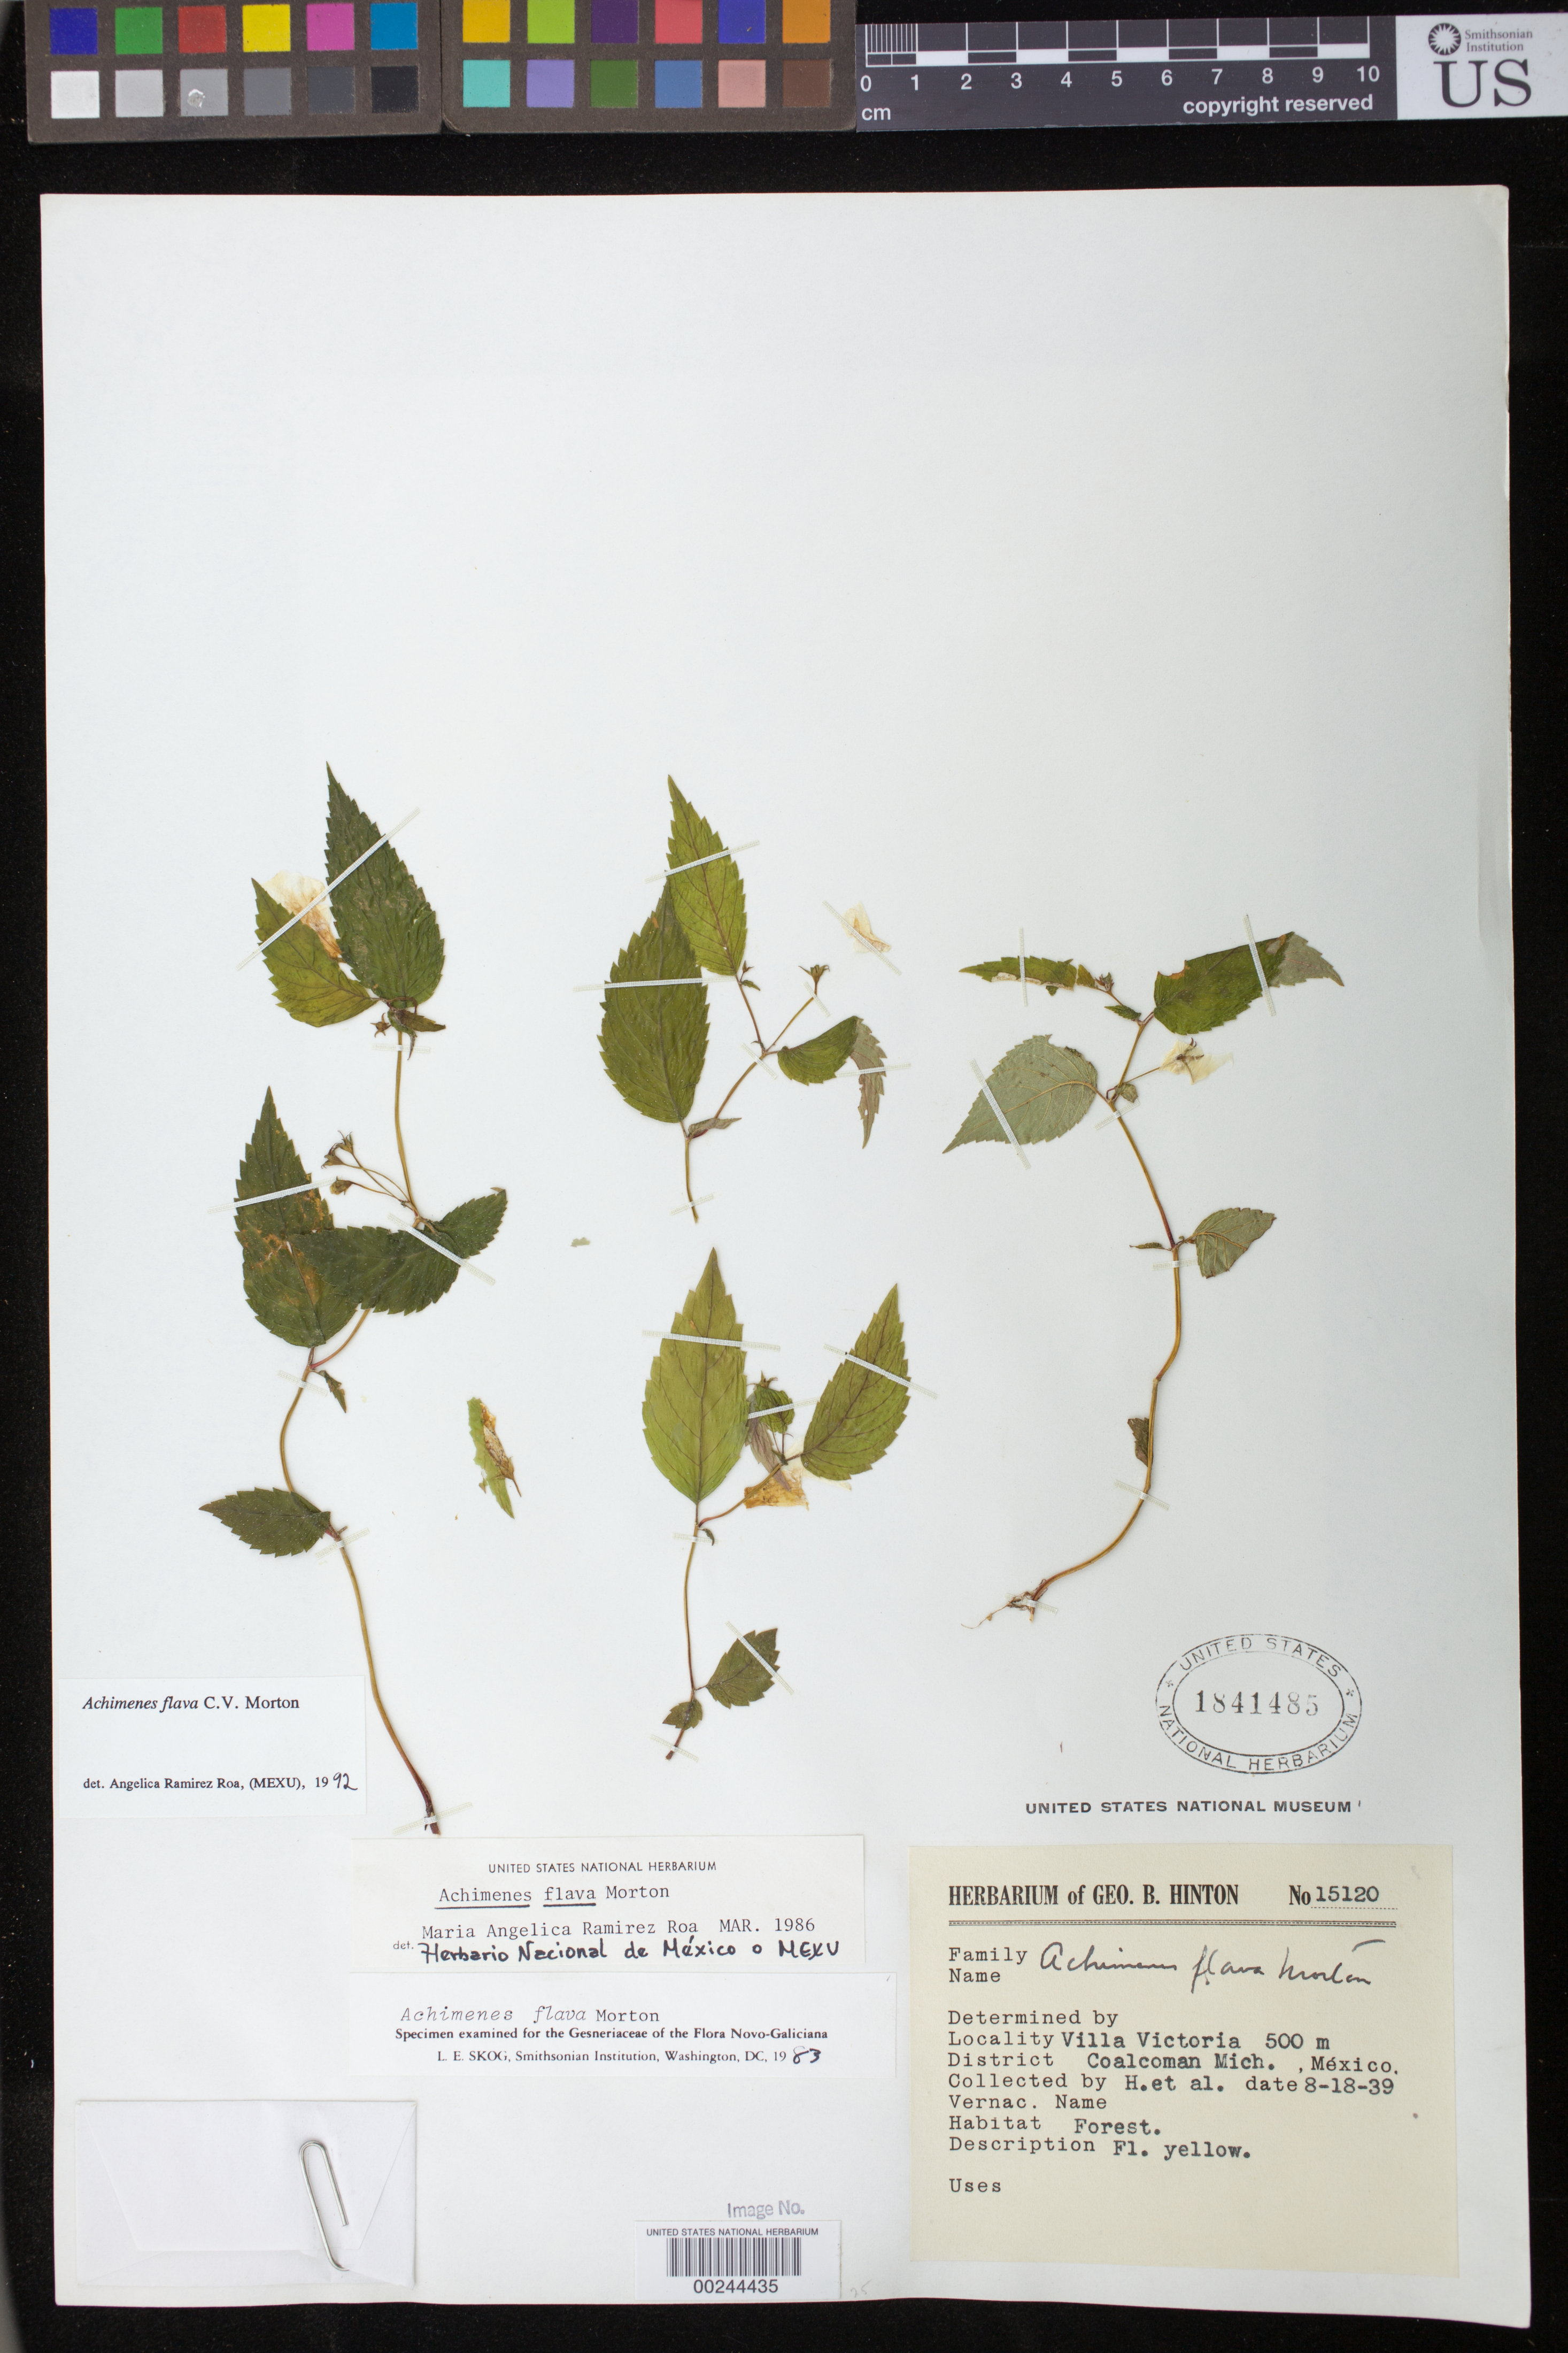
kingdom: Plantae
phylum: Tracheophyta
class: Magnoliopsida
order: Lamiales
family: Gesneriaceae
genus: Achimenes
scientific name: Achimenes flava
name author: C.V. Morton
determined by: Skog, Laurence E.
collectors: G. B. Hinton & et al.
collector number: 15120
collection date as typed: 18 Aug 1939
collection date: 1939-08-18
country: Mexico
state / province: Michoacan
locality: Coalcoman Dist. Villa Victoria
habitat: Forest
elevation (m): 500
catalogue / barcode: US 1841485